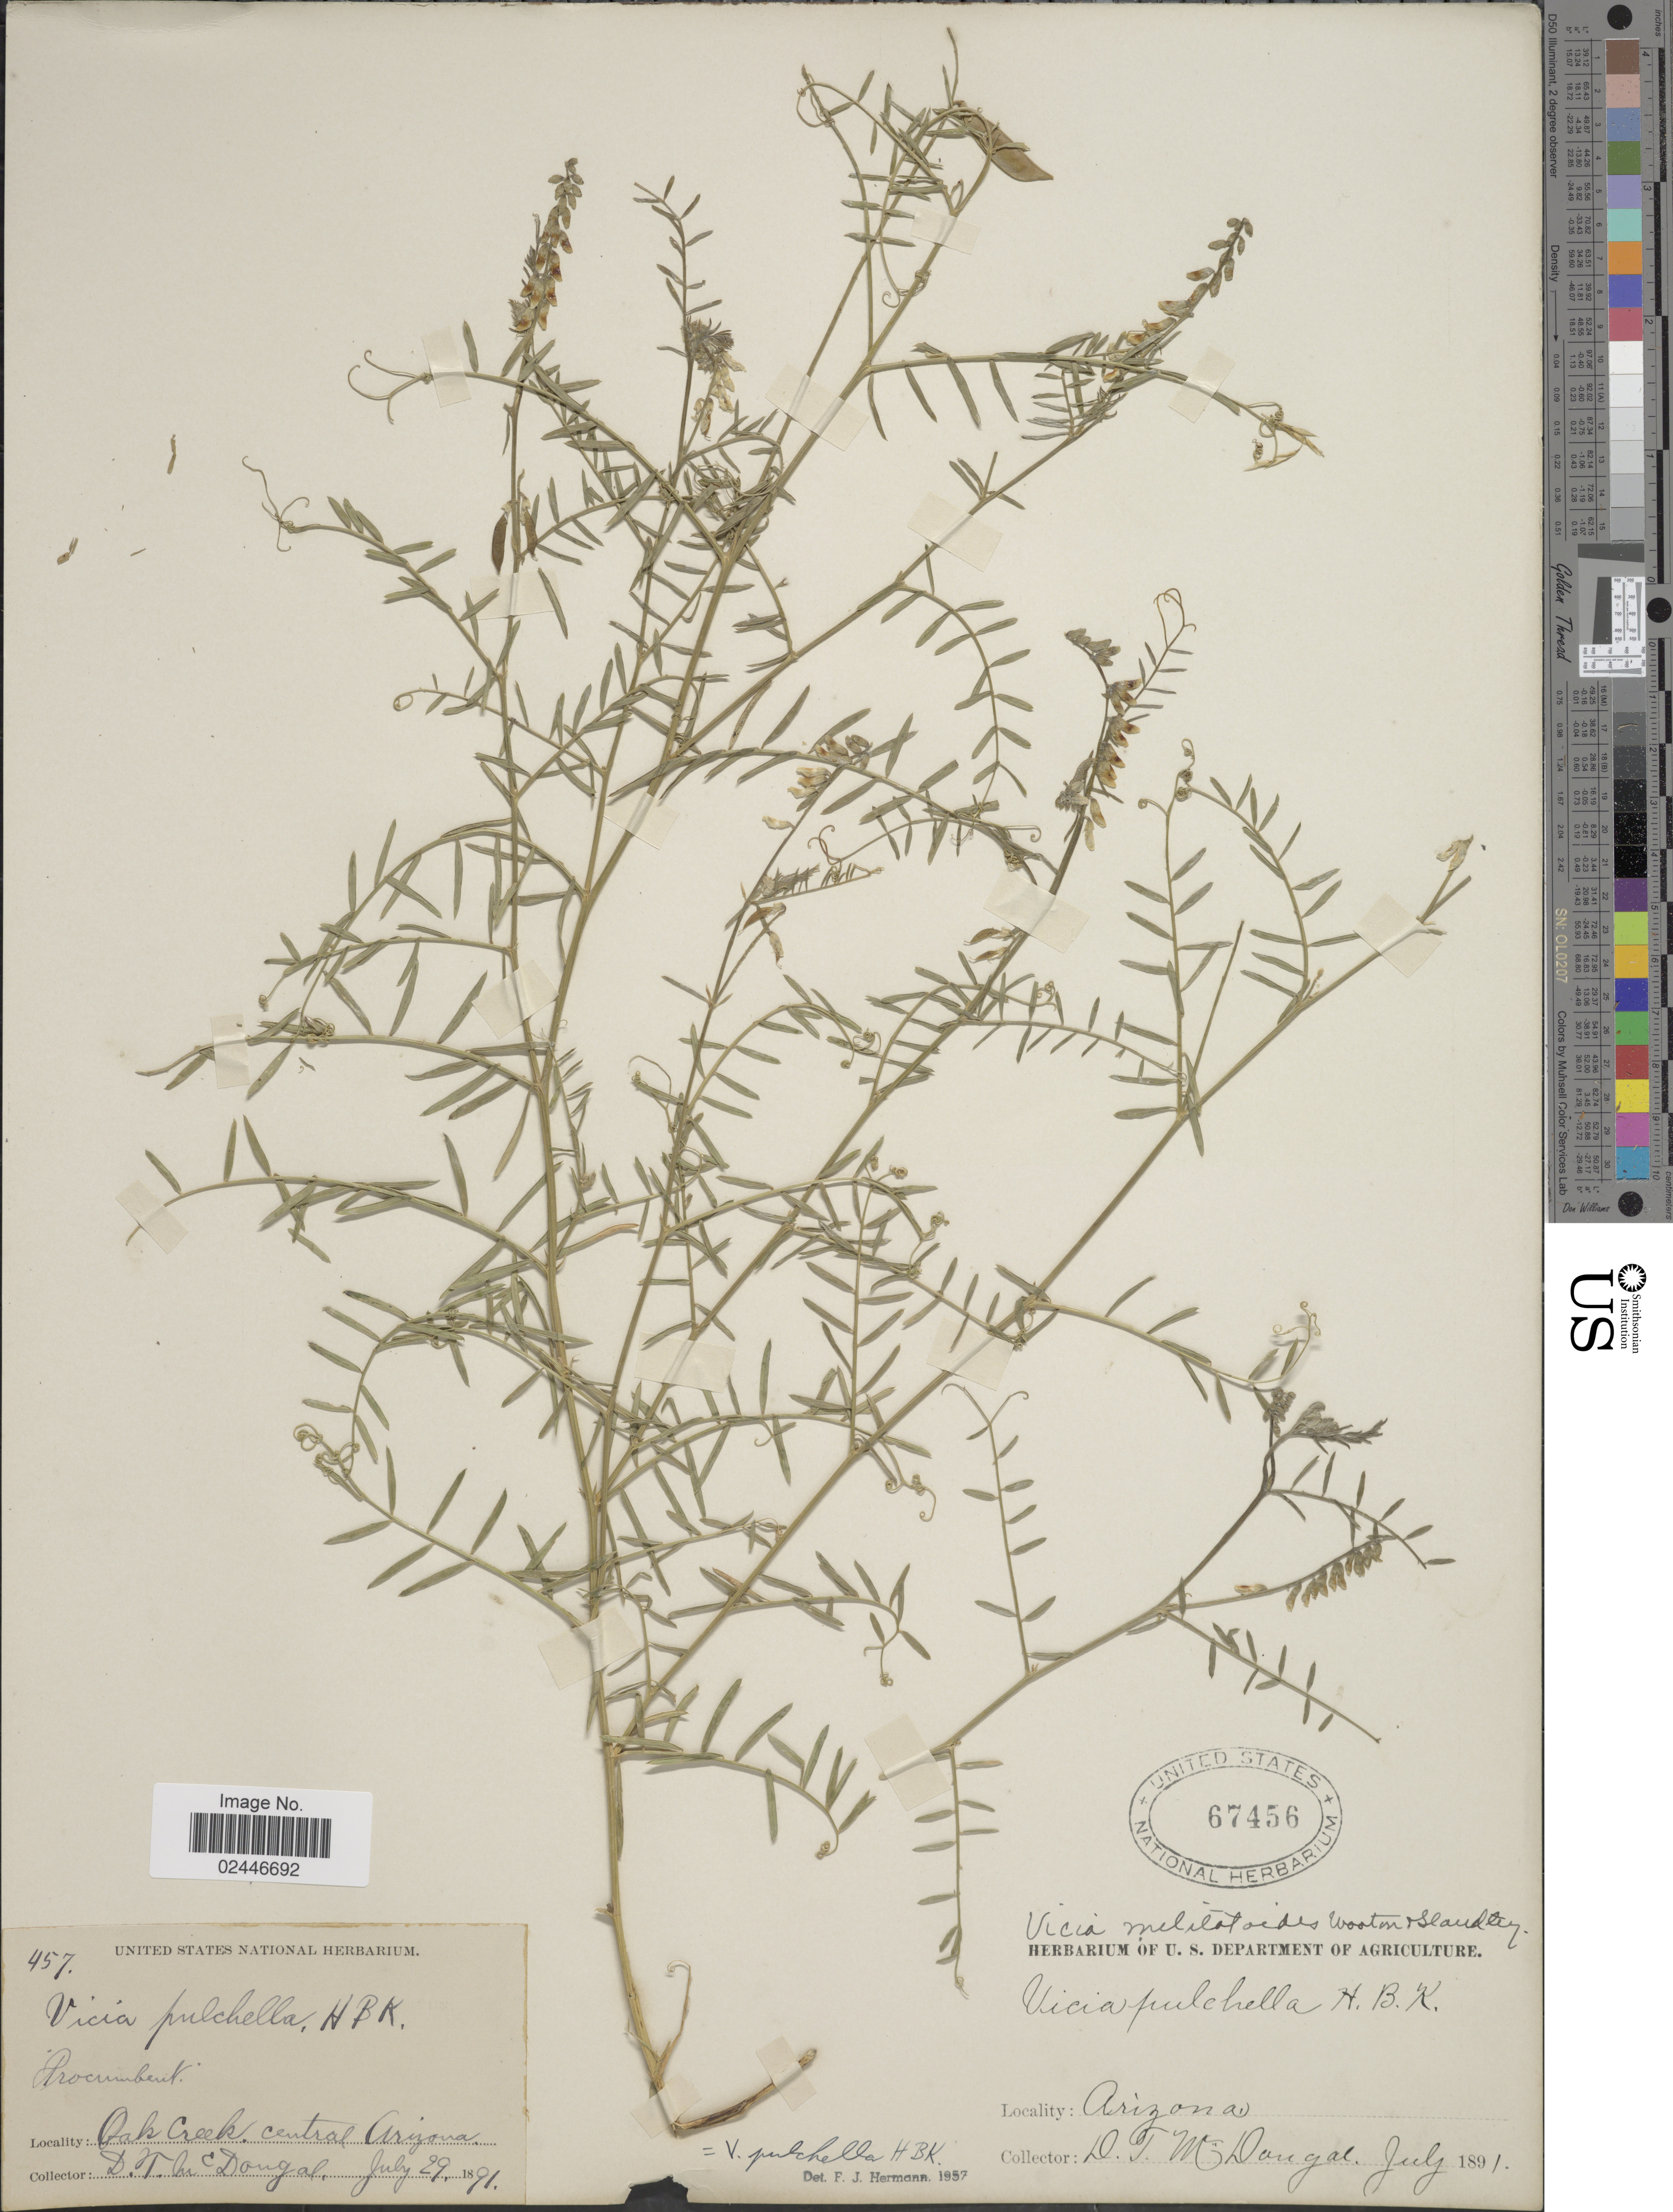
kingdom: Plantae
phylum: Tracheophyta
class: Magnoliopsida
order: Fabales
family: Fabaceae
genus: Vicia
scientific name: Vicia pulchella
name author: Kunth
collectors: D. McDougal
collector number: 457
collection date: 1891-07-29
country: United States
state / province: Arizona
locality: Oak Creek, Central Arizona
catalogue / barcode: US 67456